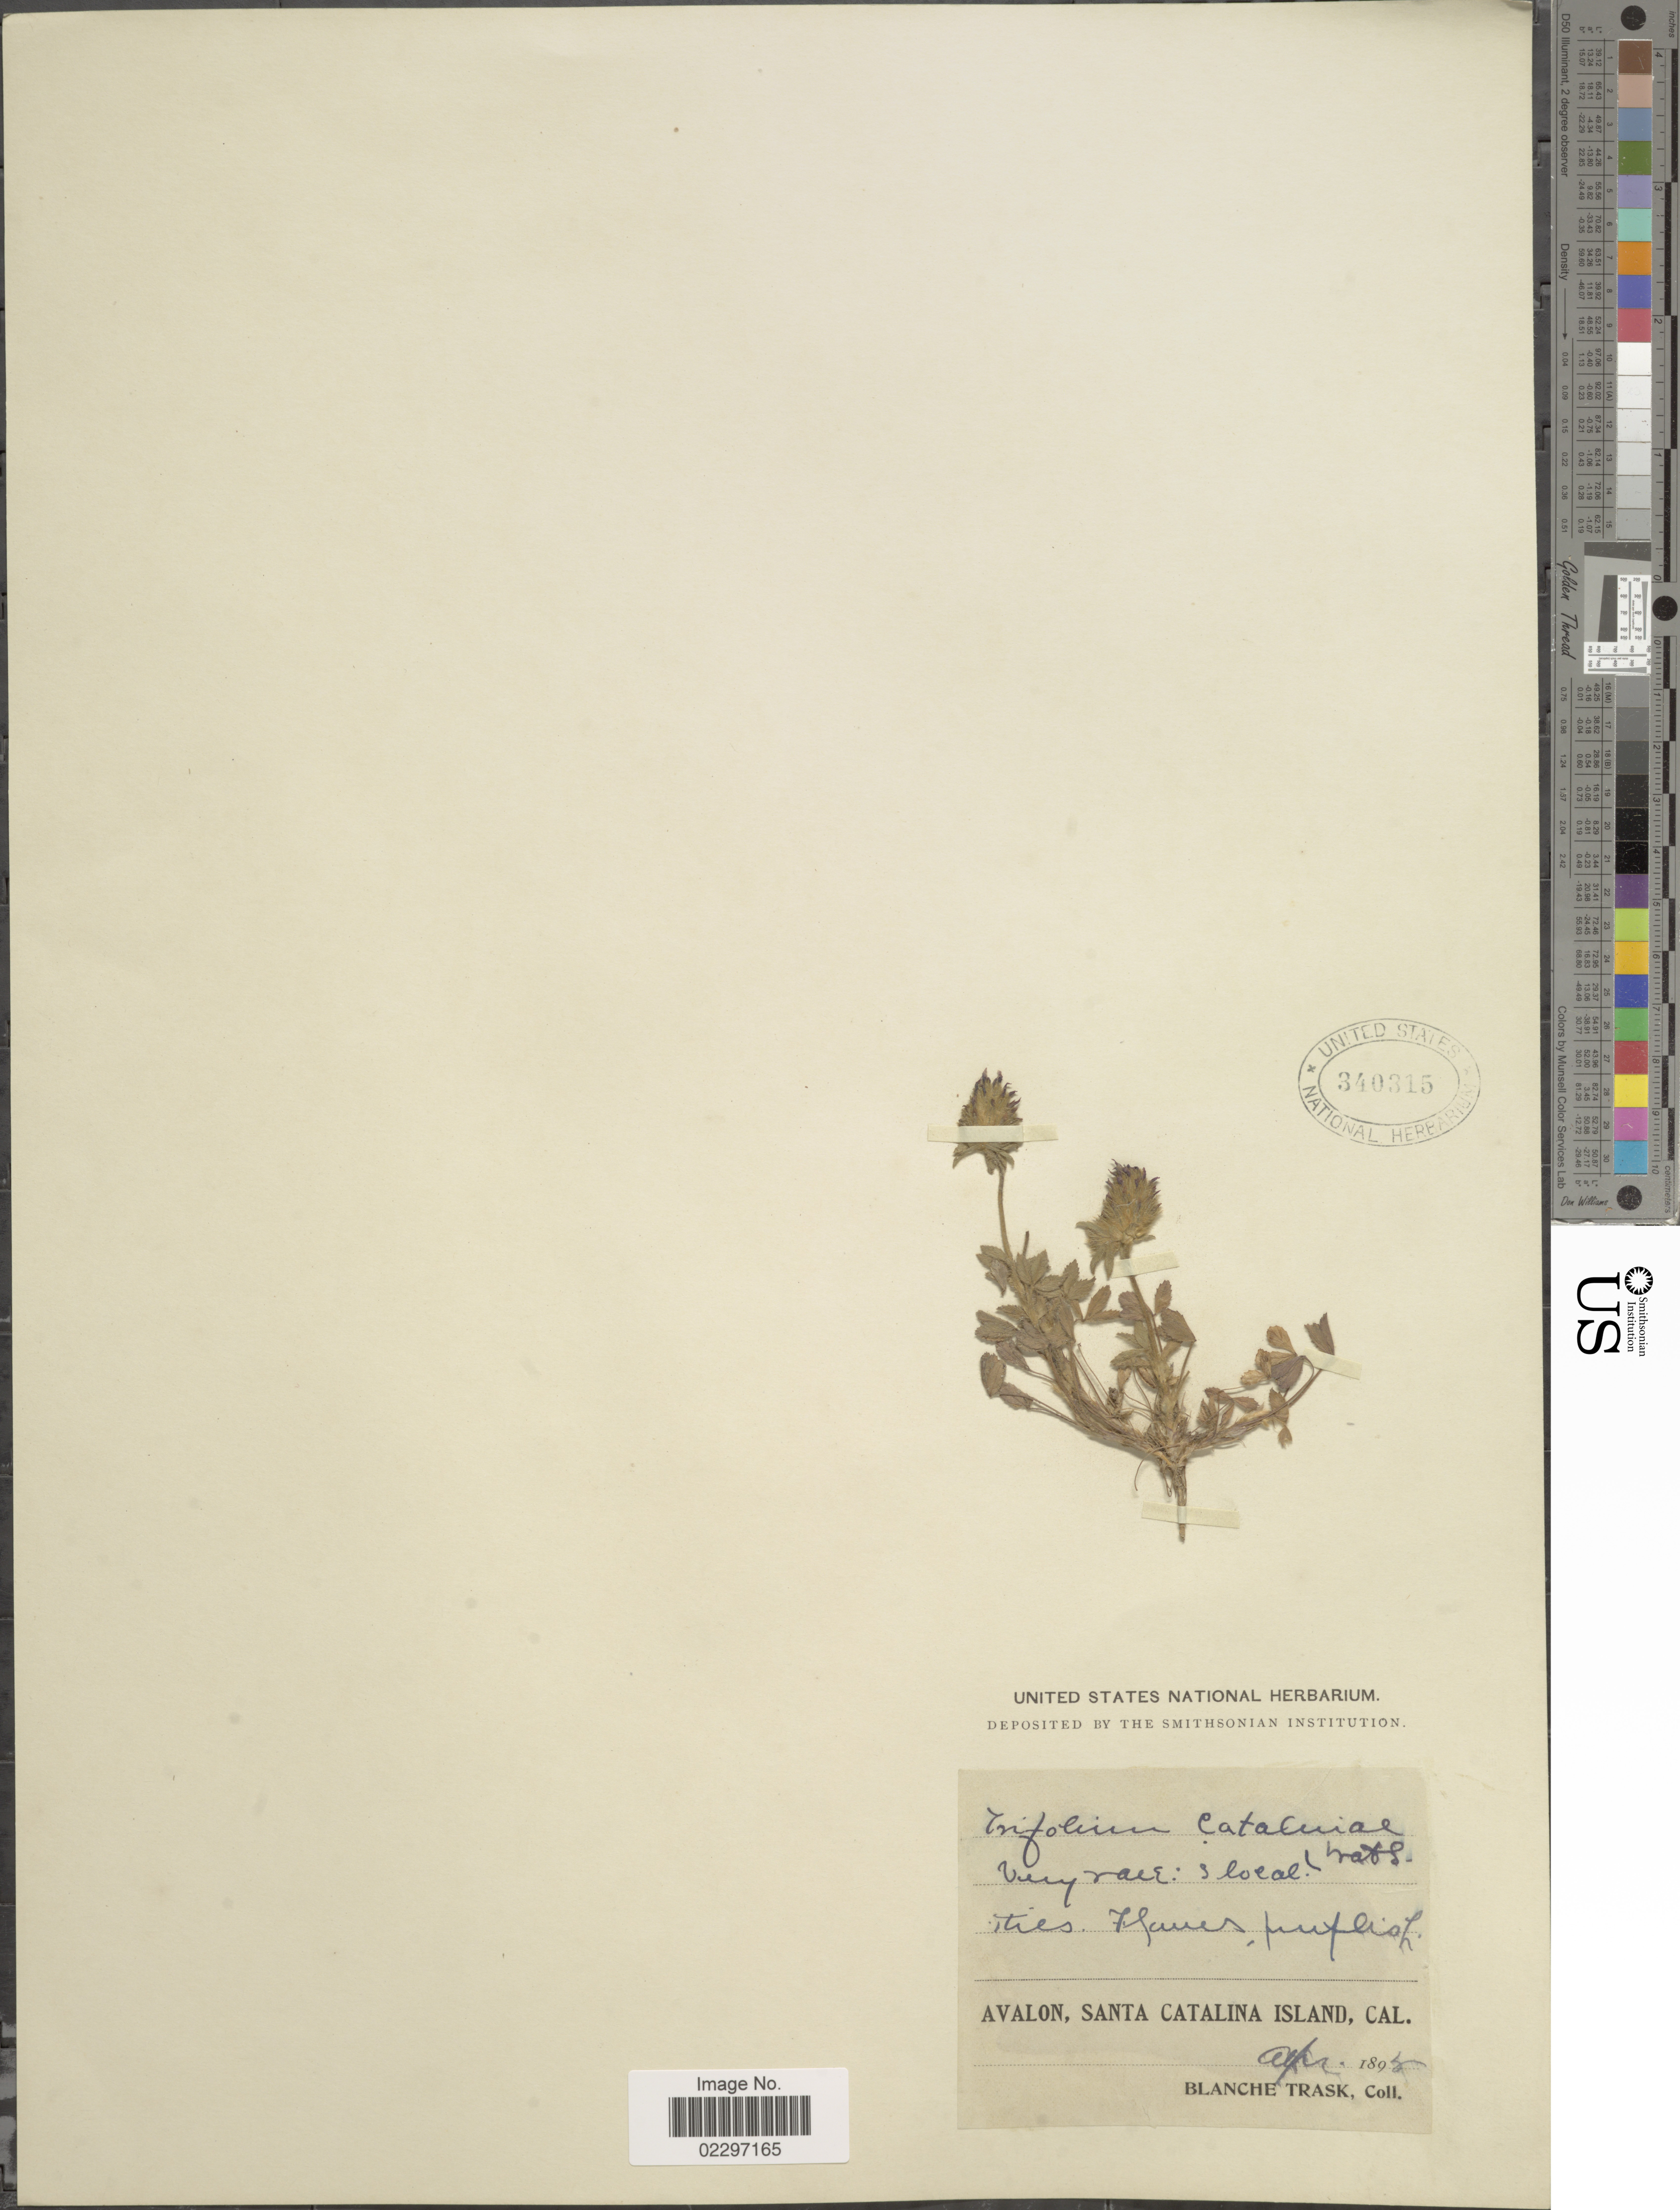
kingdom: Plantae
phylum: Tracheophyta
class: Magnoliopsida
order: Fabales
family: Fabaceae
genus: Trifolium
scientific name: Trifolium macraei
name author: Hook. & Arn.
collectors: B. Trask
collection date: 1893-04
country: United States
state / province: California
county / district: Los Angeles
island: Santa Catalina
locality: Avalon, Santa Catalina Island, Cal.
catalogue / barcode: US 340315